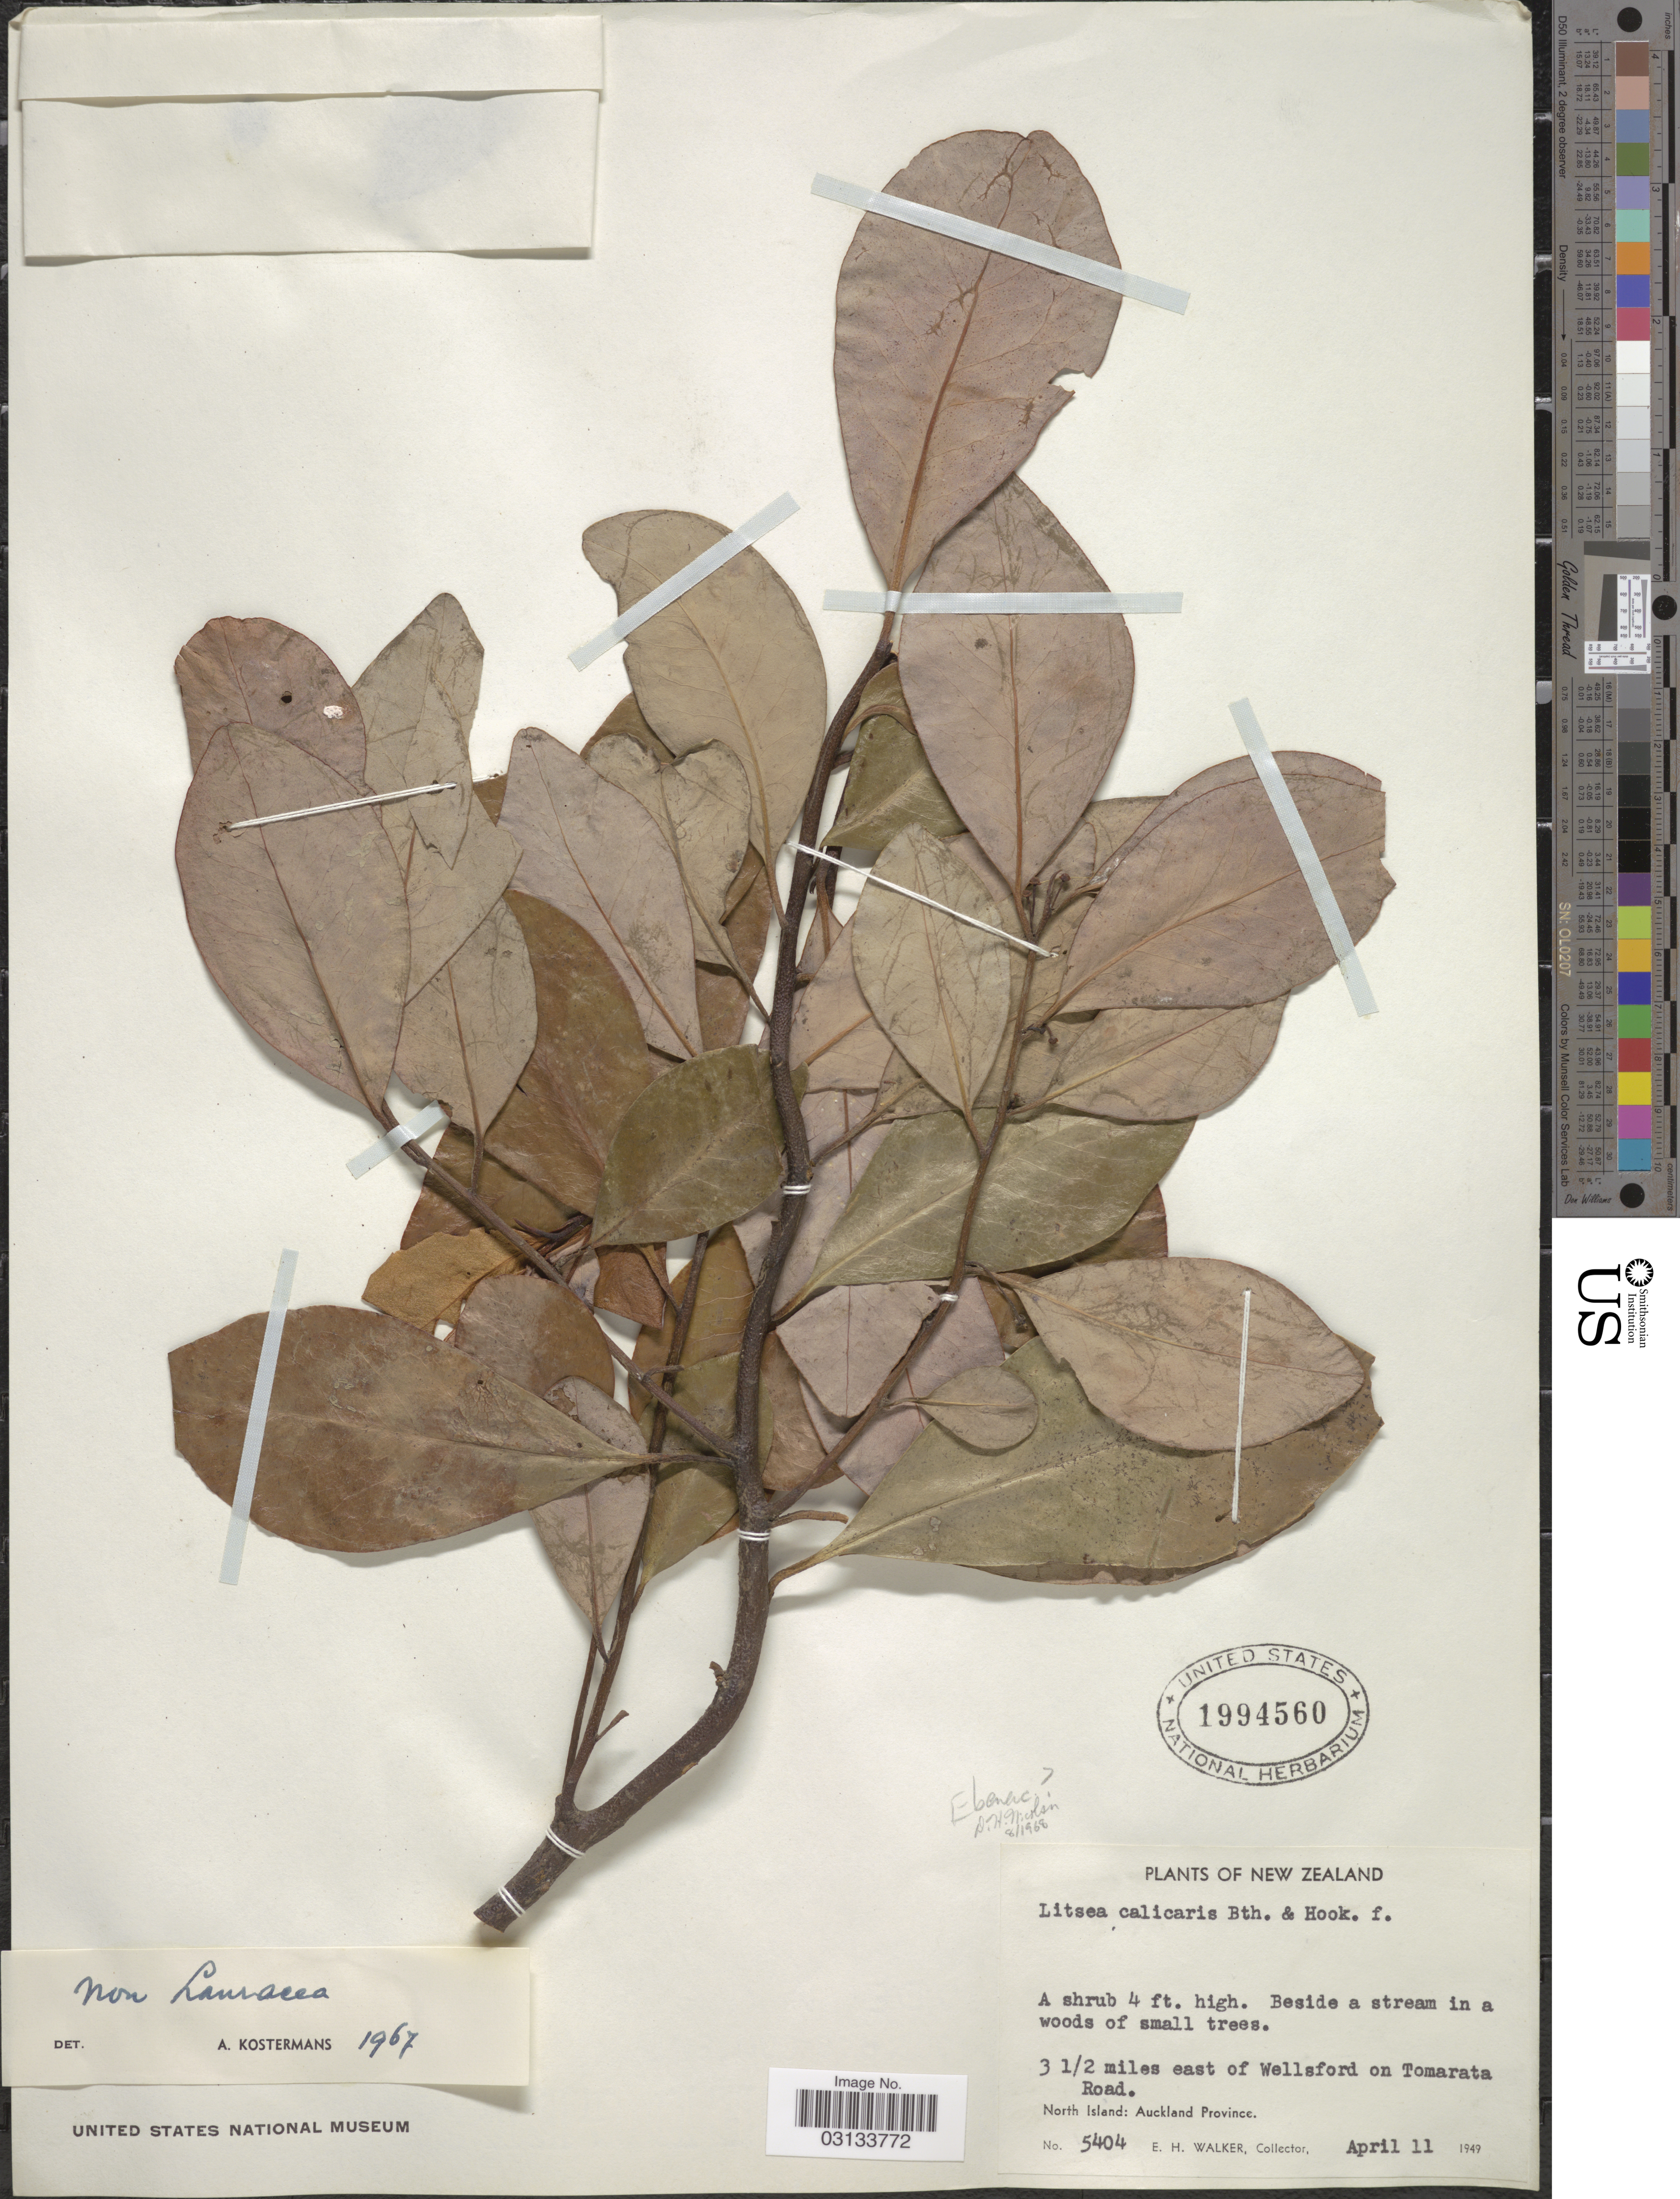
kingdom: Plantae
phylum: Tracheophyta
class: Magnoliopsida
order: Ericales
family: Ebenaceae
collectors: E. H. Walker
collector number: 5404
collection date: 1949-04-11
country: New Zealand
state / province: Auckland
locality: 3 1/2 miles east of Wellsford on Tomarata Road. North Island: Auckland Province.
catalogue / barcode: US 1994560